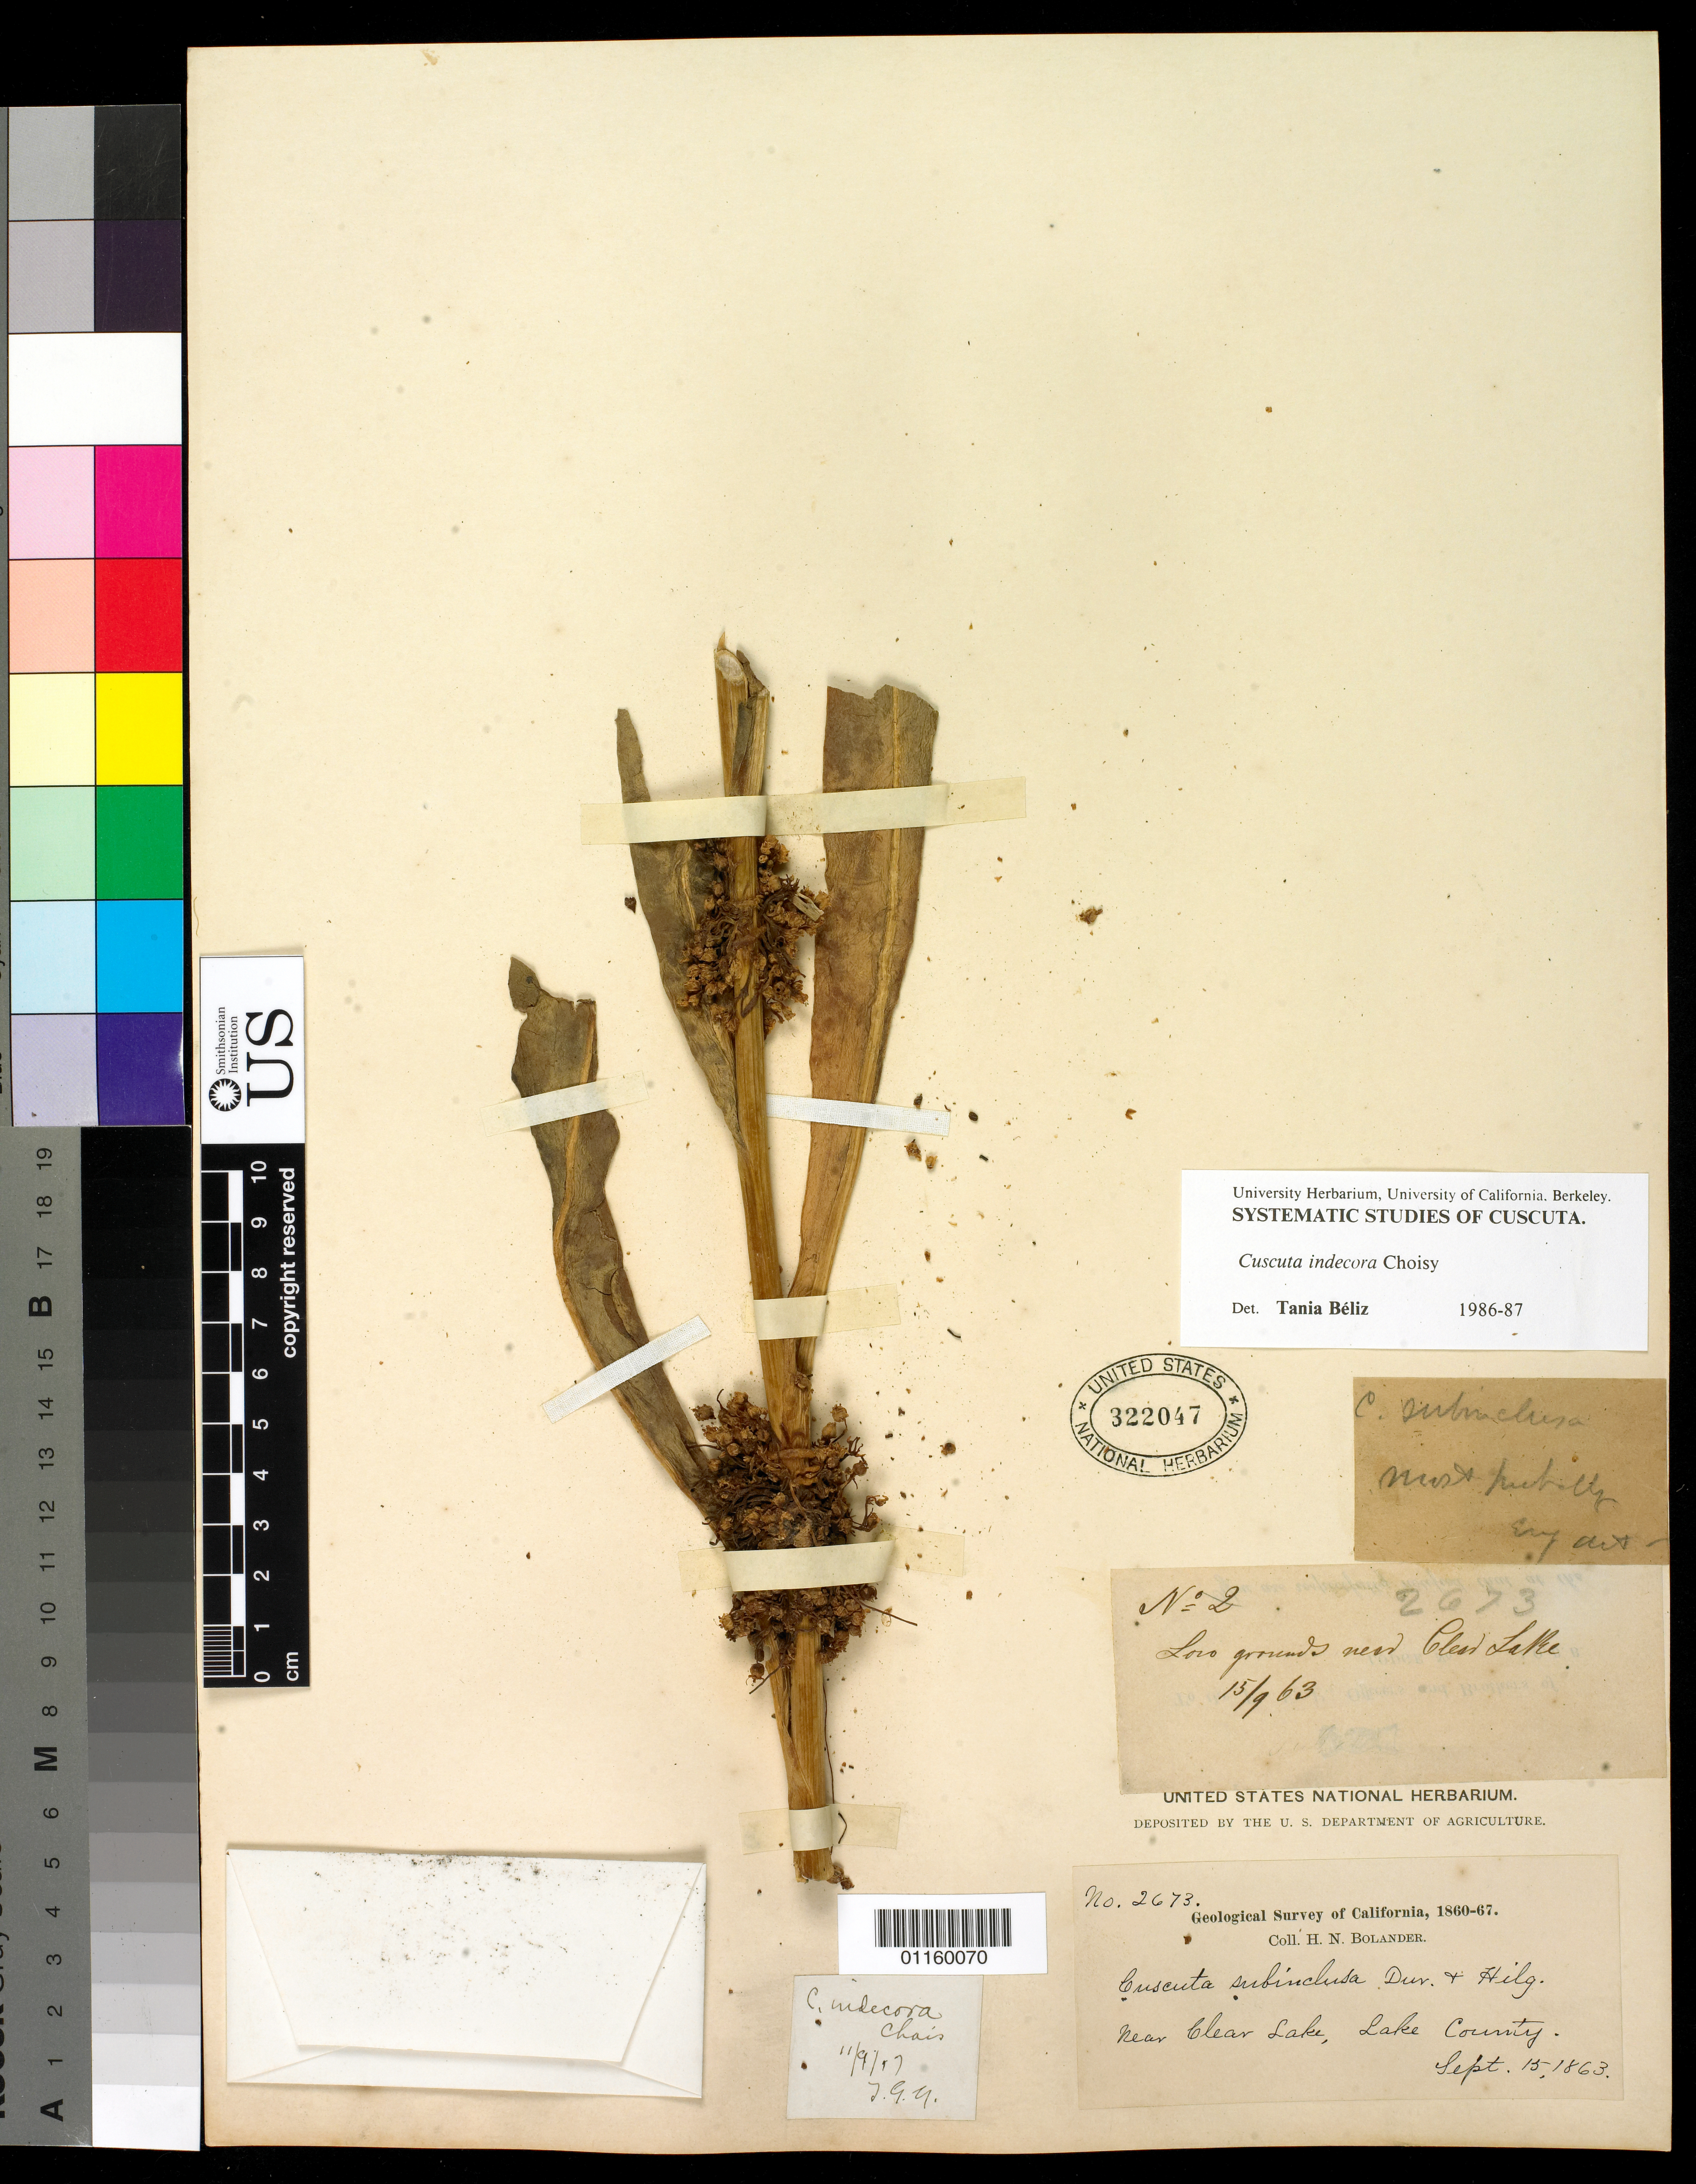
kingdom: Plantae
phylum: Tracheophyta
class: Magnoliopsida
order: Solanales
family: Convolvulaceae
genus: Cuscuta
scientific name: Cuscuta indecora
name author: Choisy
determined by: Béliz, T.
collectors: H. Bolander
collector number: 2673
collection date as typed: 15 Sep 1863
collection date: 1863-09-15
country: United States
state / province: California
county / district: Lake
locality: Near Clear Lake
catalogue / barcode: US 322047